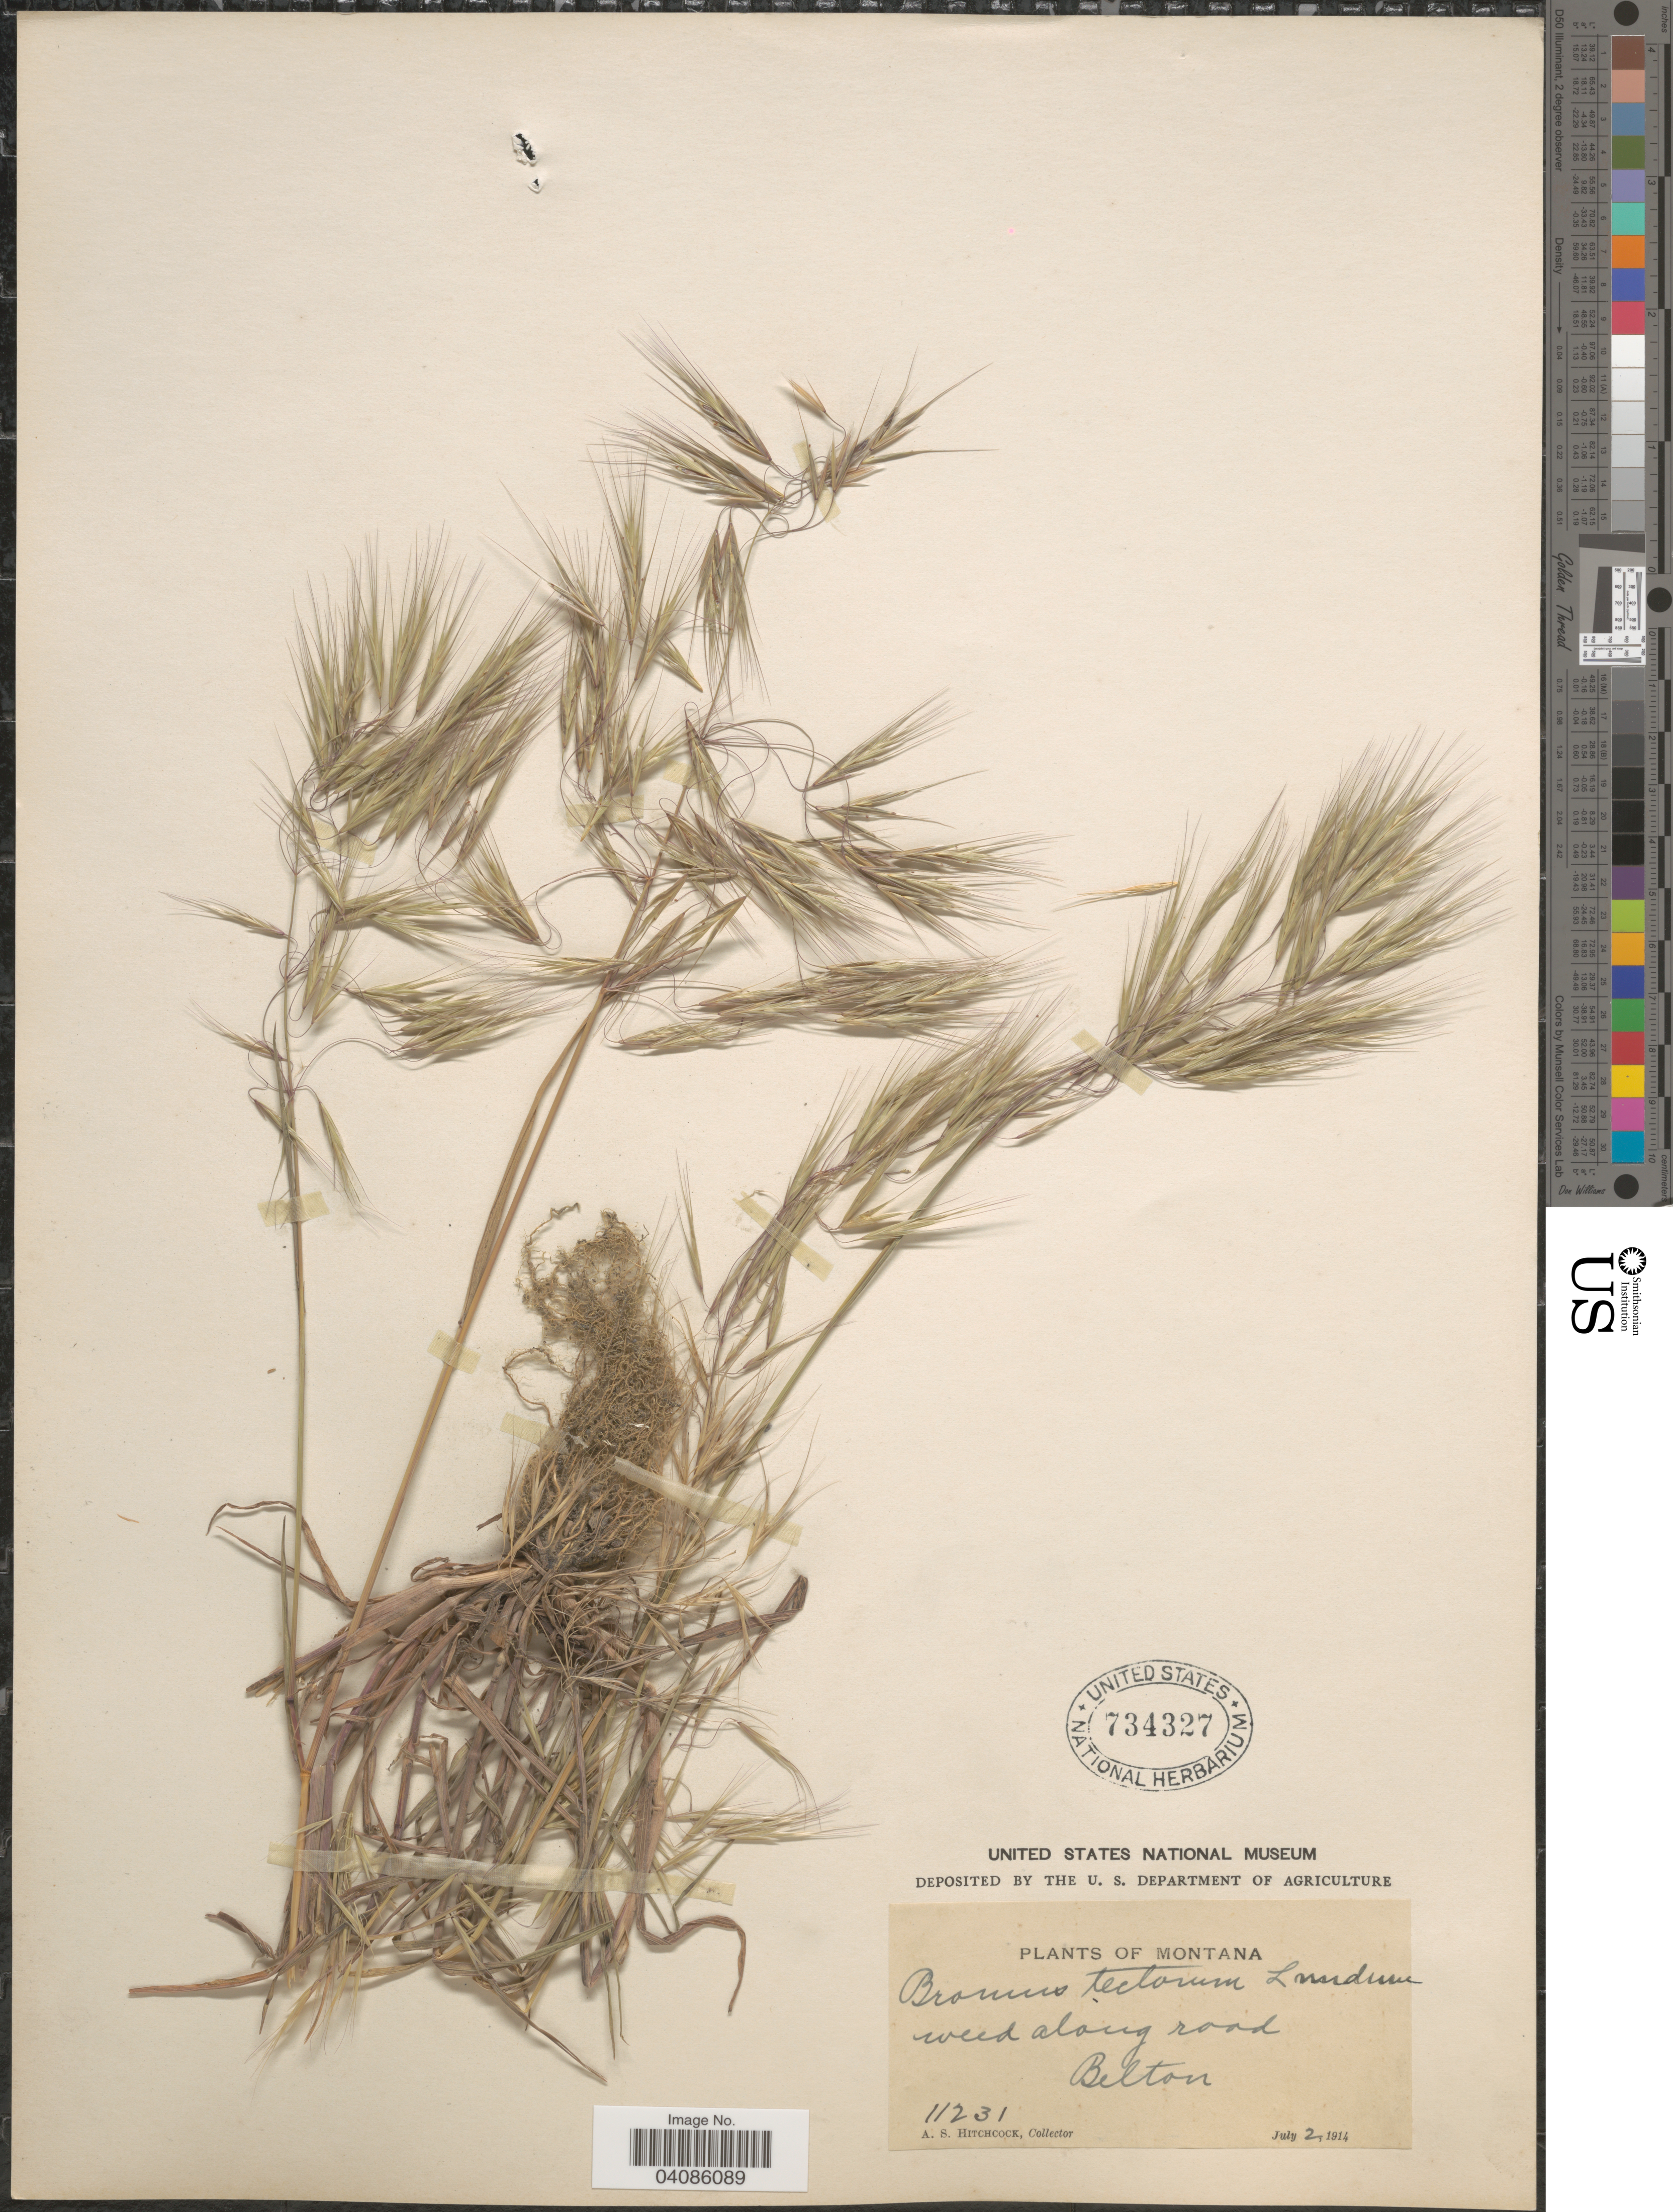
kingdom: Plantae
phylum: Tracheophyta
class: Liliopsida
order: Poales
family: Poaceae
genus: Bromus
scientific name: Bromus tectorum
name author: L.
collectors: A. S. Hitchcock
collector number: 11231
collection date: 1914-07-02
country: United States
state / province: Montana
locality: Weed along road. Belton.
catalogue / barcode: US 734327